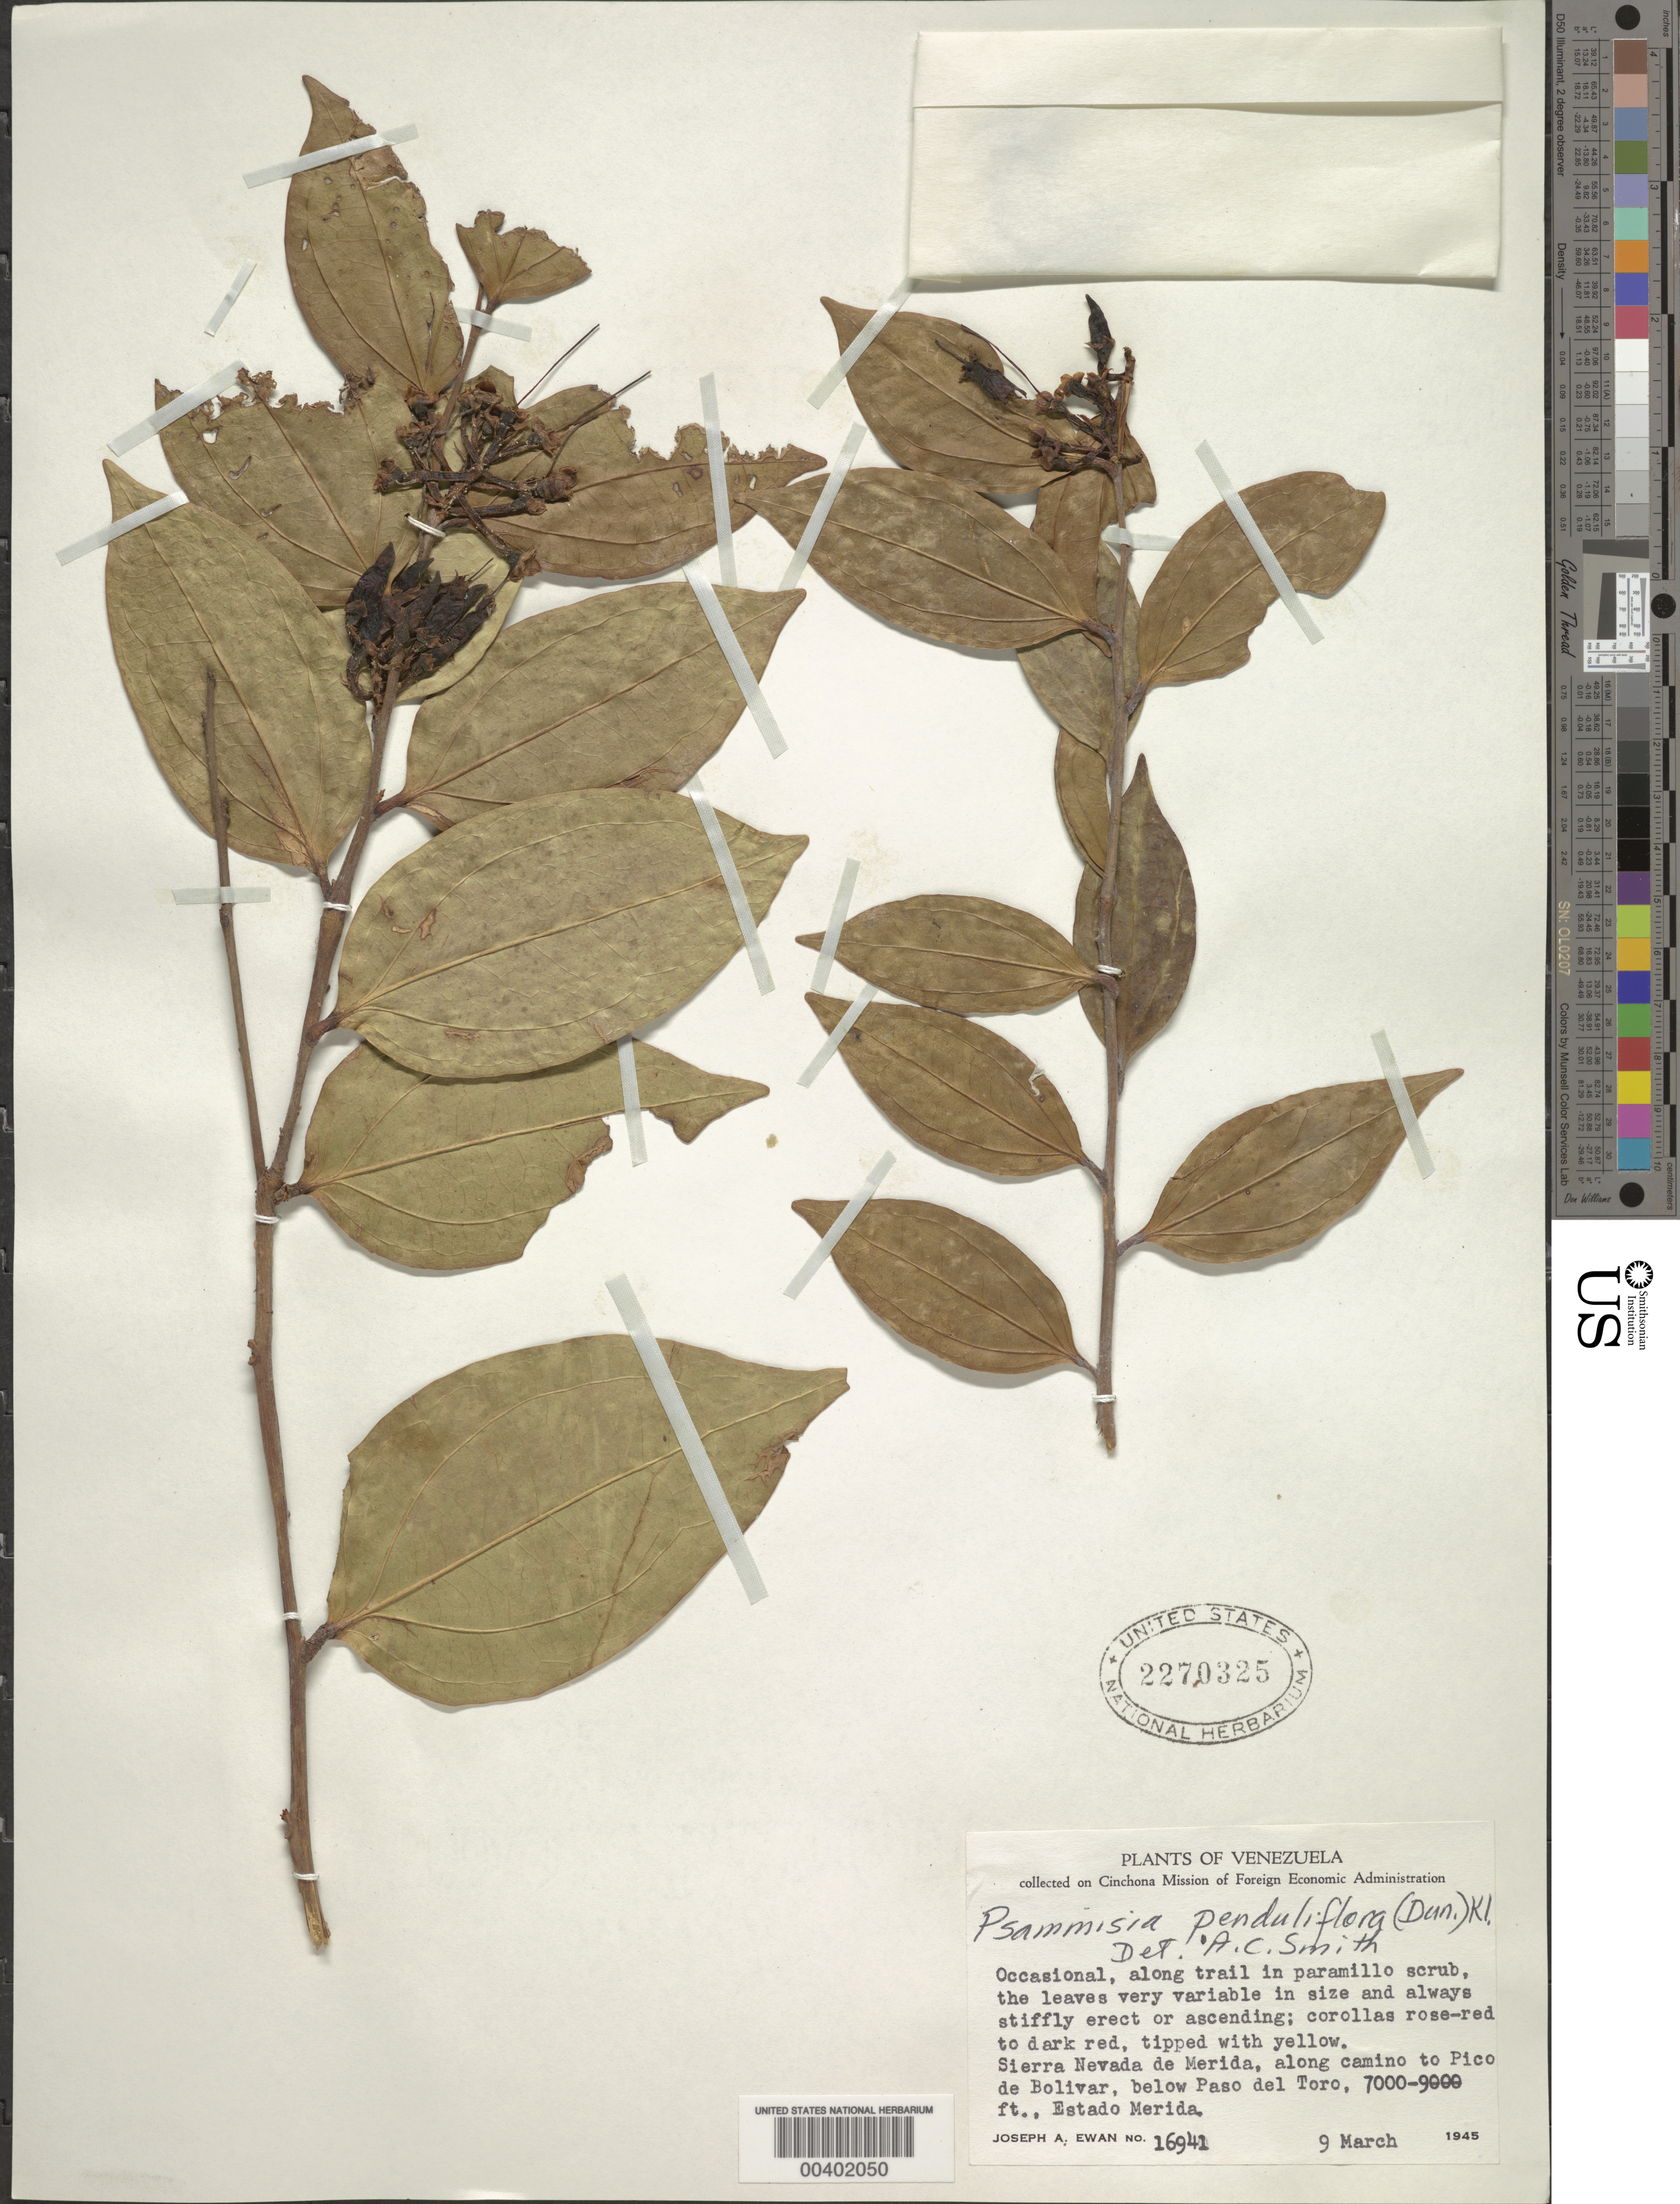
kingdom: Plantae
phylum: Tracheophyta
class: Magnoliopsida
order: Ericales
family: Ericaceae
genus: Psammisia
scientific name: Psammisia penduliflora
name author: (Dunal) Klotzsch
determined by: Smith, A. C.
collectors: J. A. Ewan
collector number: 16941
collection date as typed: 09 Mar 1945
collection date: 1945-03-09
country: Venezuela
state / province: Mérida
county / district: Libertador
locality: Sierra Nevada de Mérida, along camino to Pico de Bolívar, below Paso del Toro. Toro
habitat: Along trail in paramillo scrub.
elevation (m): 2134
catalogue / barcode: US 2270325